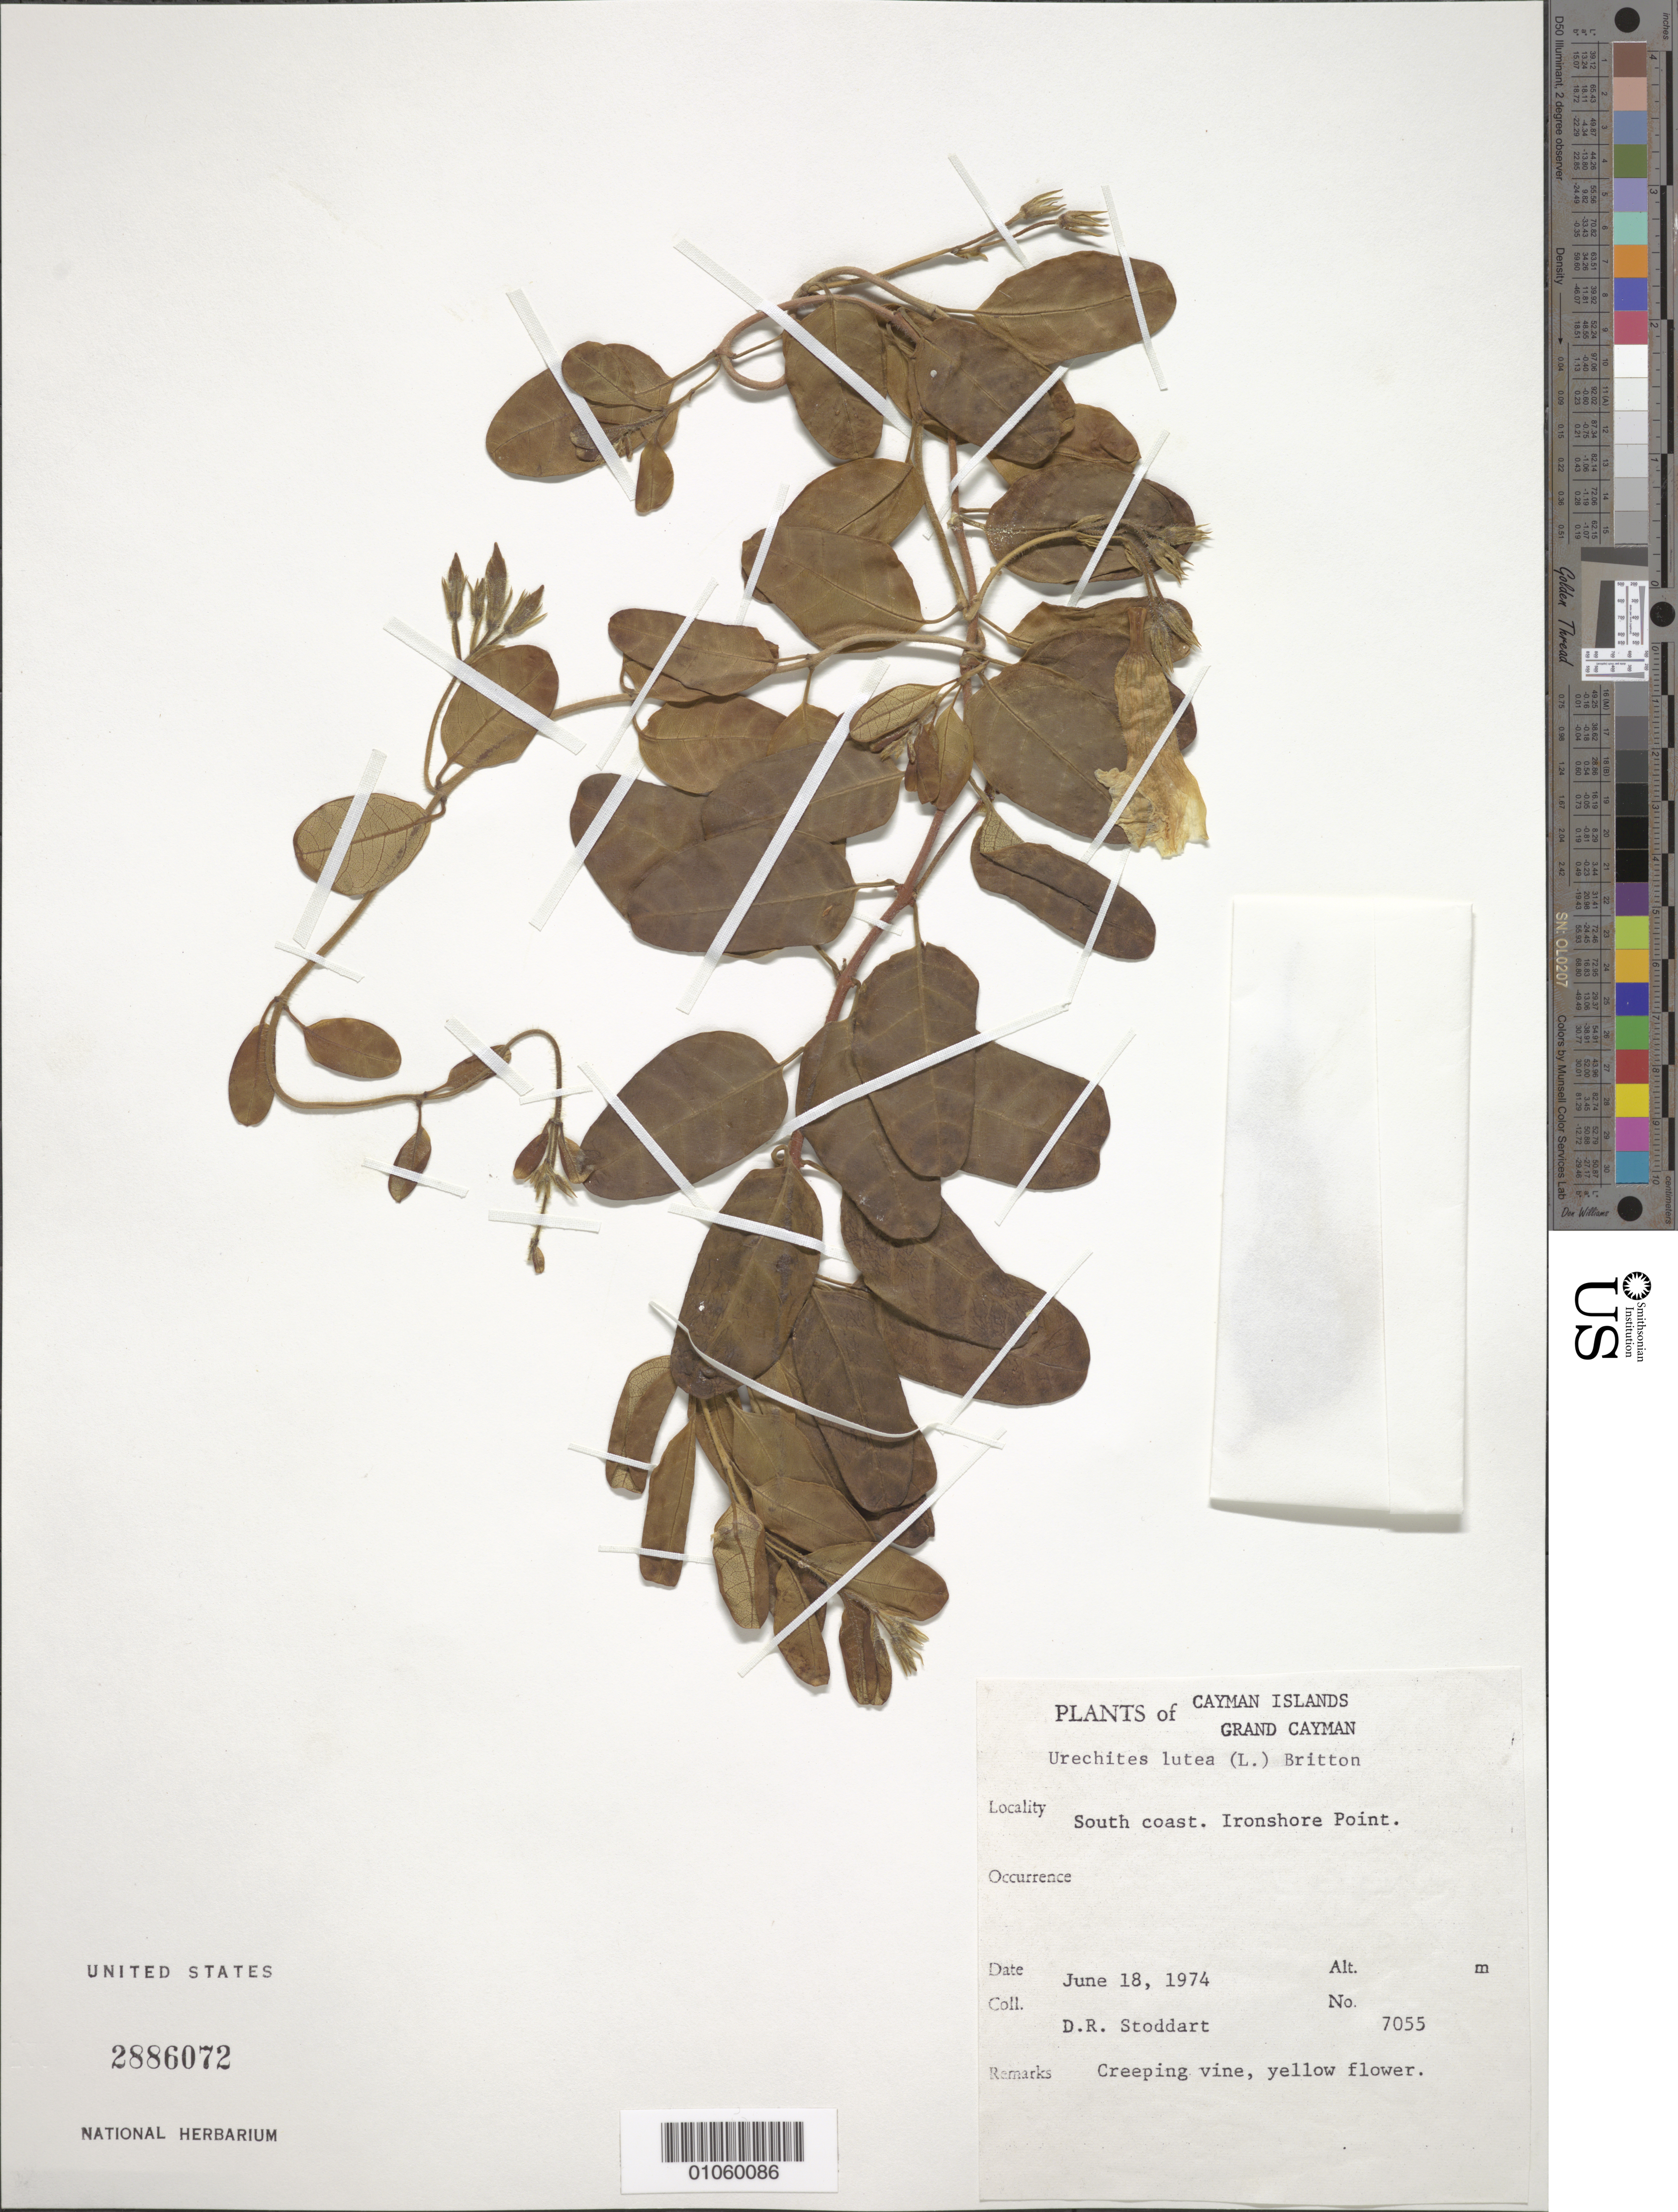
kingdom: Plantae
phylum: Tracheophyta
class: Magnoliopsida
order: Gentianales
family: Apocynaceae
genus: Urechites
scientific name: Urechites lutea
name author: (L.) Britton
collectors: D. R. Stoddart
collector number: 7055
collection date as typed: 18 Jun 1974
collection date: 1974-06-18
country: Cayman Islands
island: Grand Cayman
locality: South coast. Ironshore Point.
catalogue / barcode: US 2886072